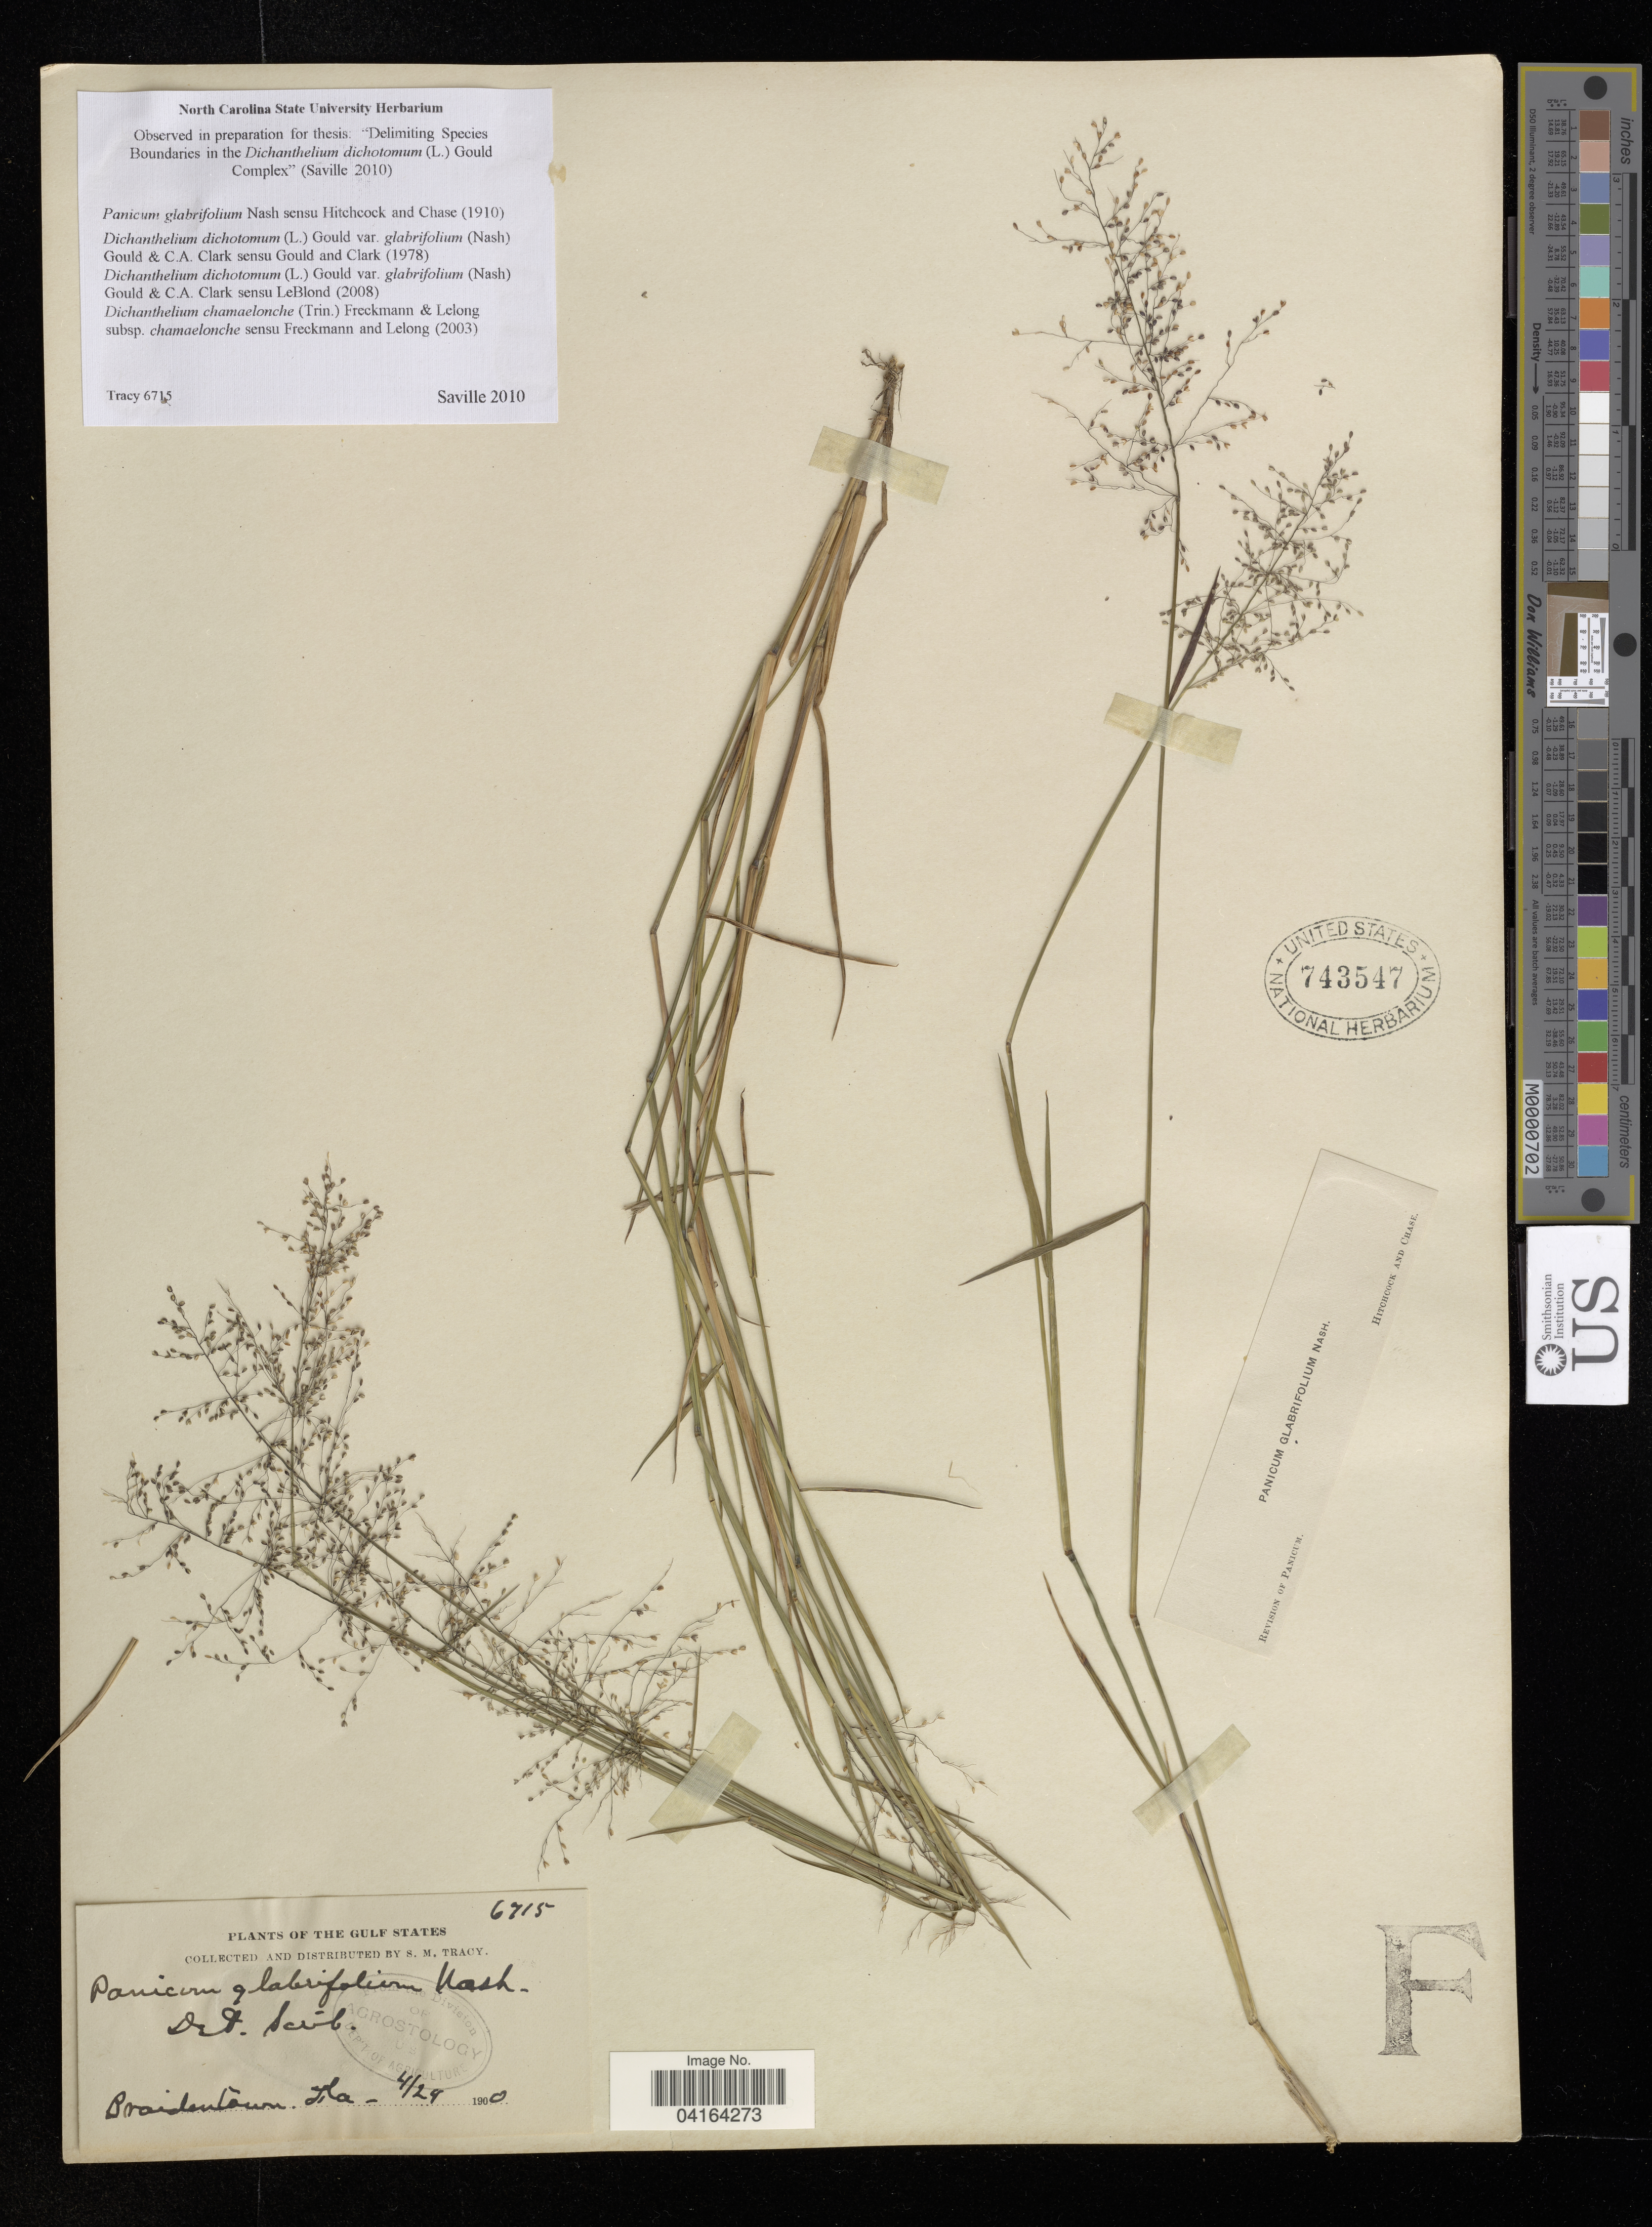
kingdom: Plantae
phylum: Tracheophyta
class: Liliopsida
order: Poales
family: Poaceae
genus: Dichanthelium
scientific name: Dichanthelium chamaelonche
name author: (Trin.) Freckmann & Lelong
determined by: Saville, A. C., (NCSC), North Carolina State University (UNITED STATES)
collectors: S. M. Tracy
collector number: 6715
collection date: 1900-04-29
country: United States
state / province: Florida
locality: The Gulf States. Braidentown.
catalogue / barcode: US 743547